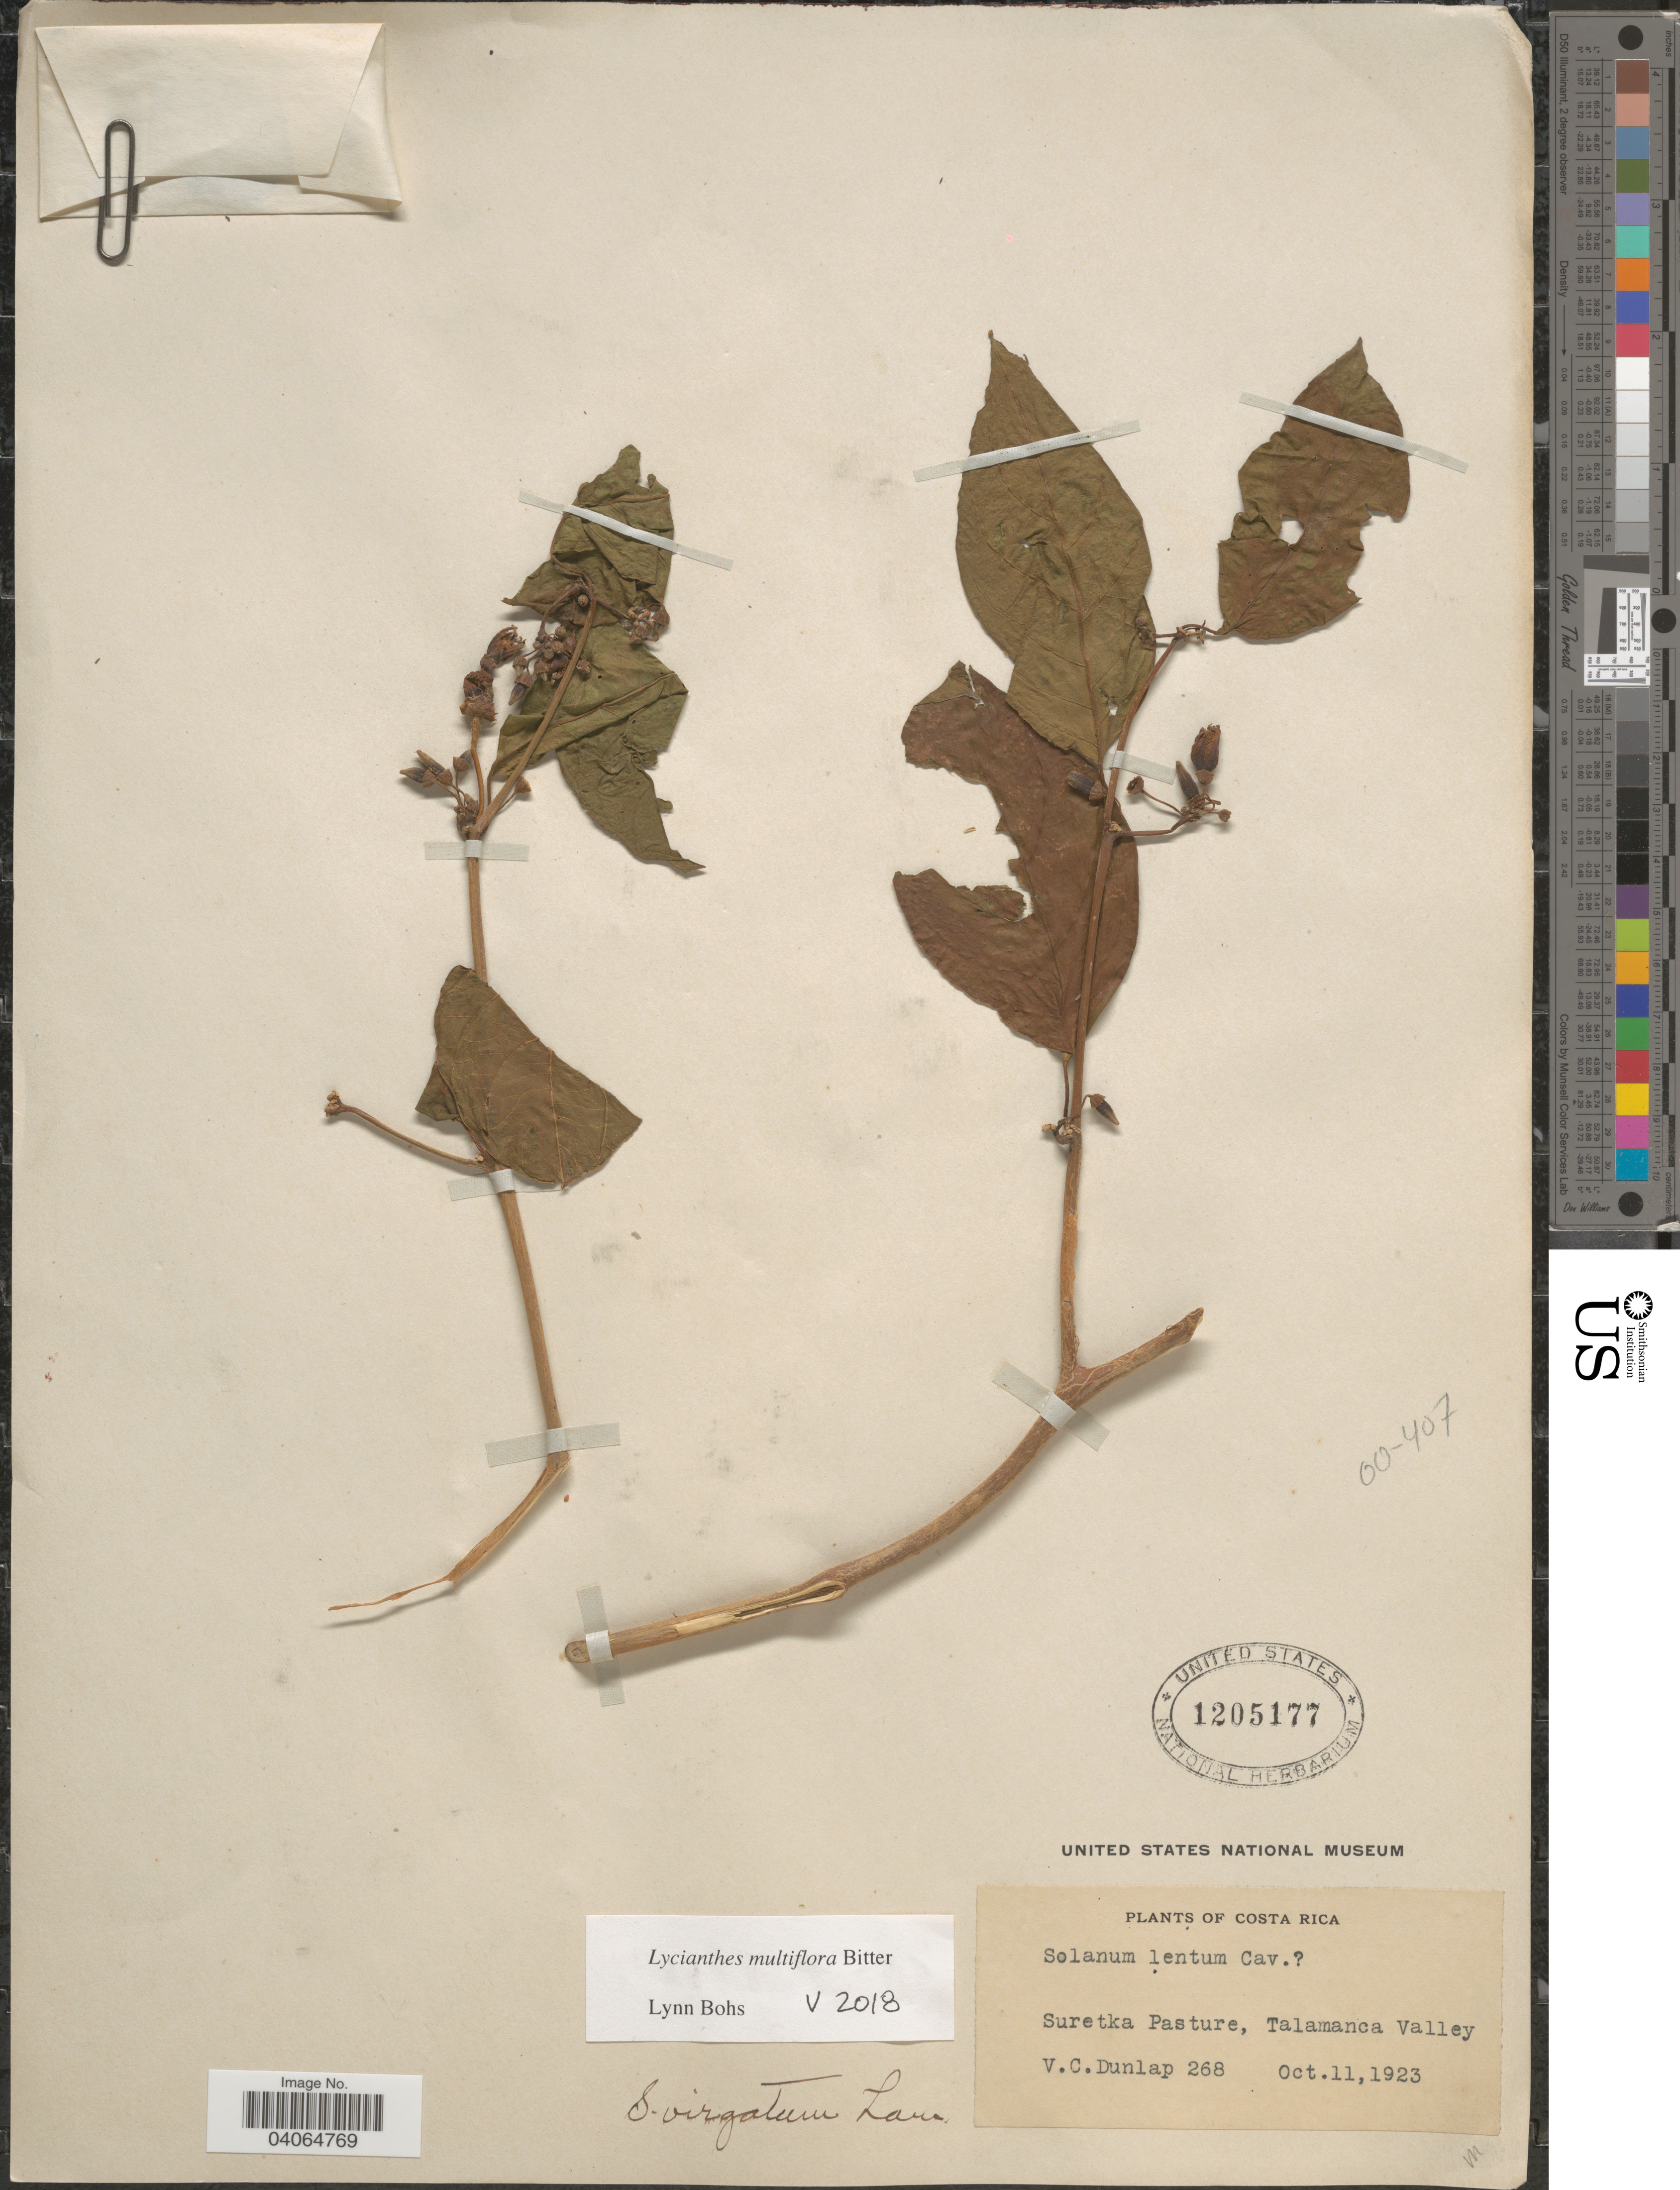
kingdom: Plantae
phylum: Tracheophyta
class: Magnoliopsida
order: Solanales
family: Solanaceae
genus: Lycianthes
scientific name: Lycianthes multiflora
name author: Bitter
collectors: V. C. Dunlap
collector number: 268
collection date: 1923-10-11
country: Costa Rica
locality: Suretka Pasture, Talamanca Valley.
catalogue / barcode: US 1205177